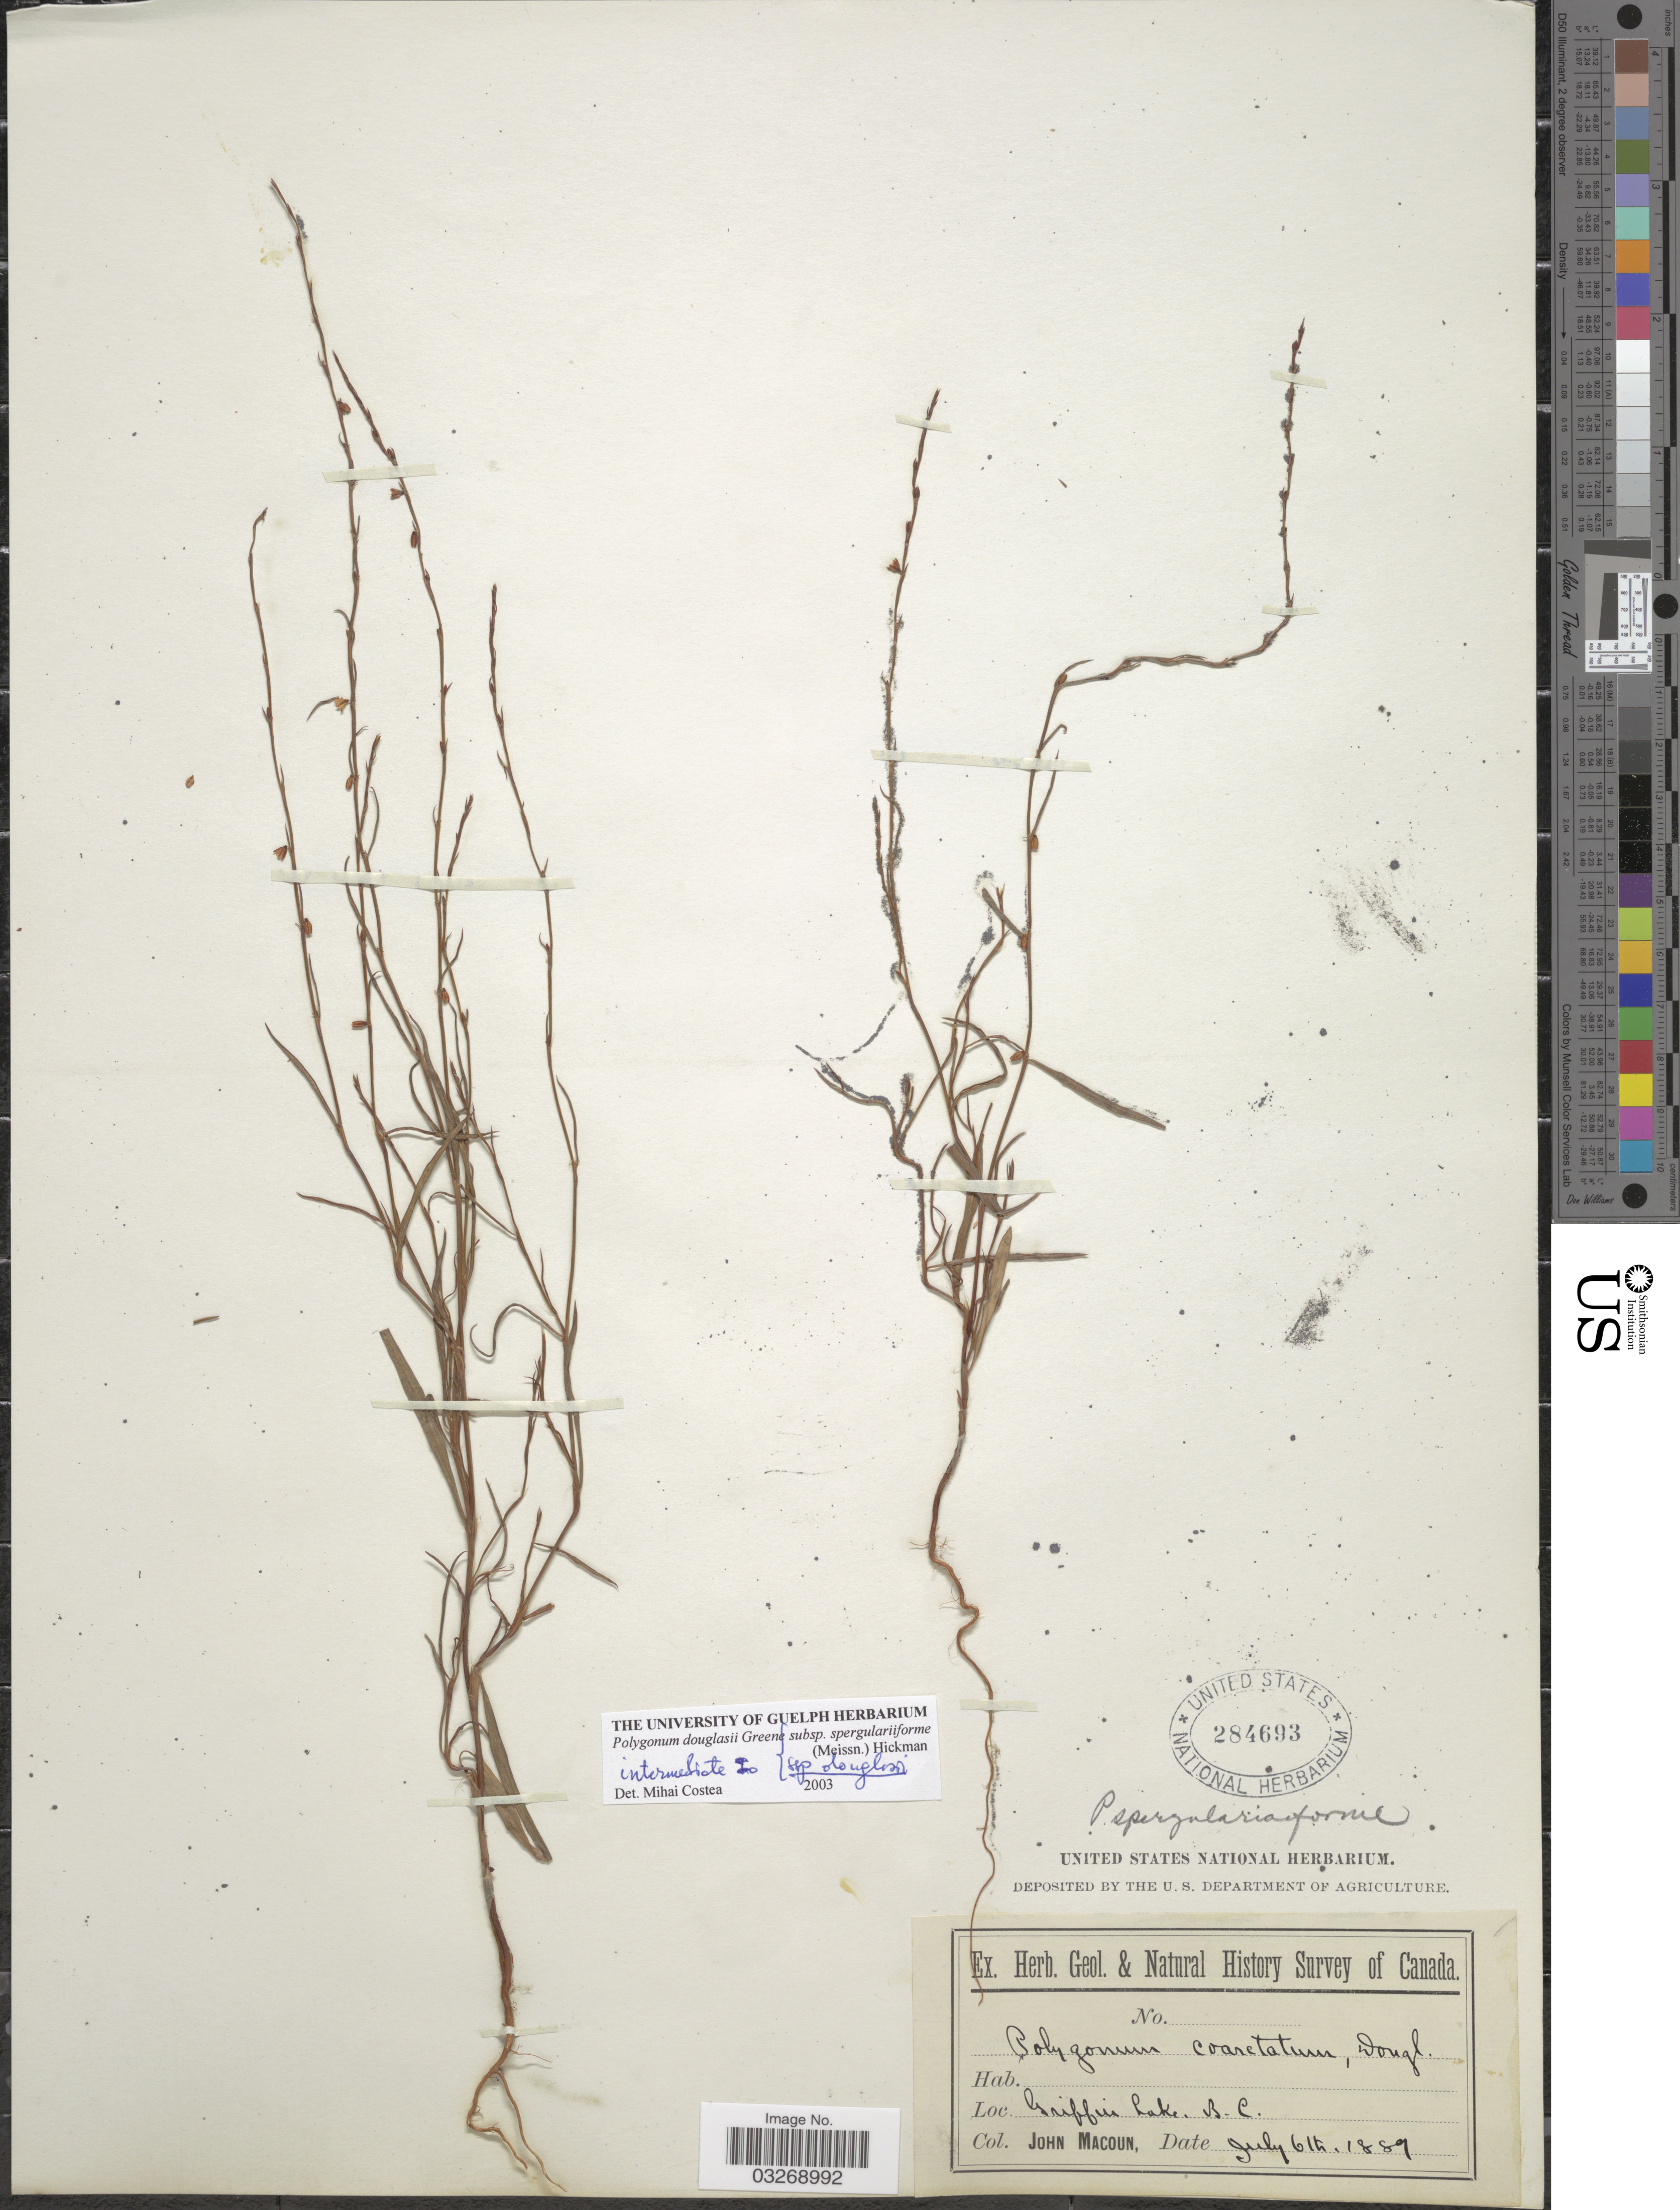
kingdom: Plantae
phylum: Tracheophyta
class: Magnoliopsida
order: Caryophyllales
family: Polygonaceae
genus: Polygonum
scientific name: Polygonum douglasii subsp. spergulariiforme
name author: (Meisn. ex Small) Hickman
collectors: J. Macoun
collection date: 1889-07-06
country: Canada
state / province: British Columbia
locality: Griffin Lake.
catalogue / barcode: US 284693